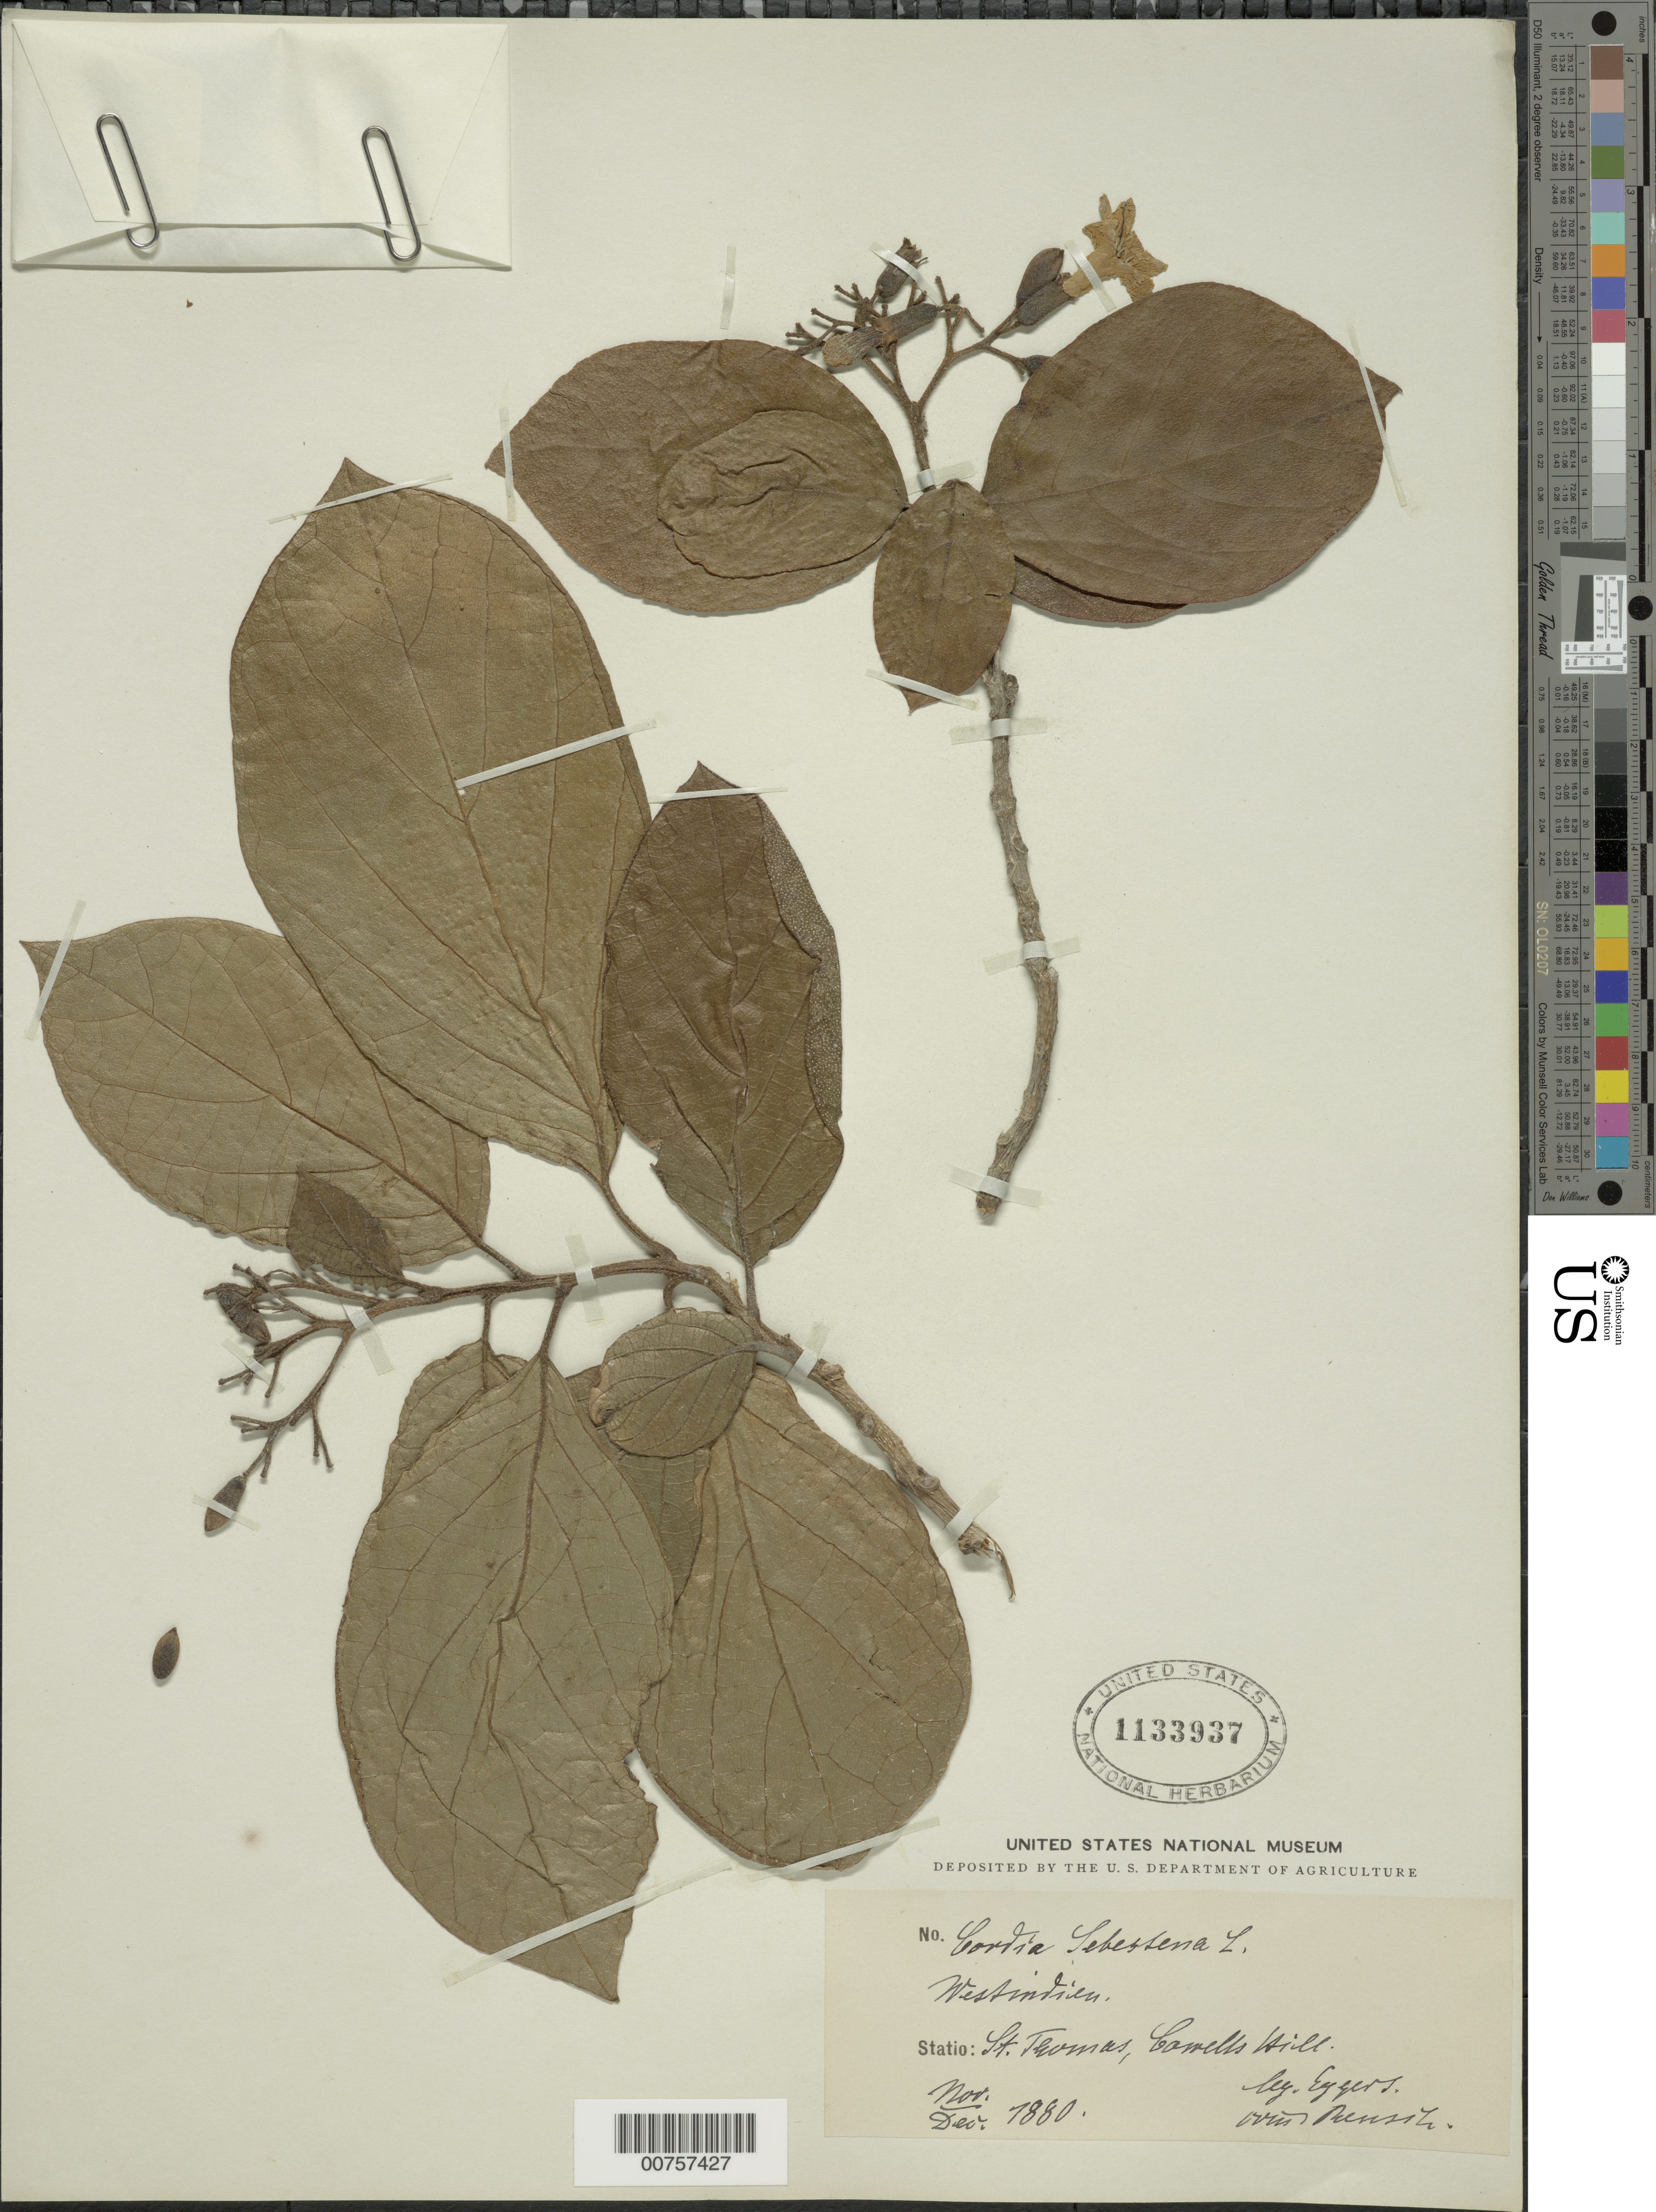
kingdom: Plantae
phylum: Tracheophyta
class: Magnoliopsida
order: Boraginales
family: Cordiaceae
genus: Cordia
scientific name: Cordia sebestena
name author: L.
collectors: H. F. A. von Eggers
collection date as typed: Nov 1880 to -- Dec 1880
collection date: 1880-11/1880-12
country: U.S. Virgin Islands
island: St. Thomas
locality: Cowells Hill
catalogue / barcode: US 1133937